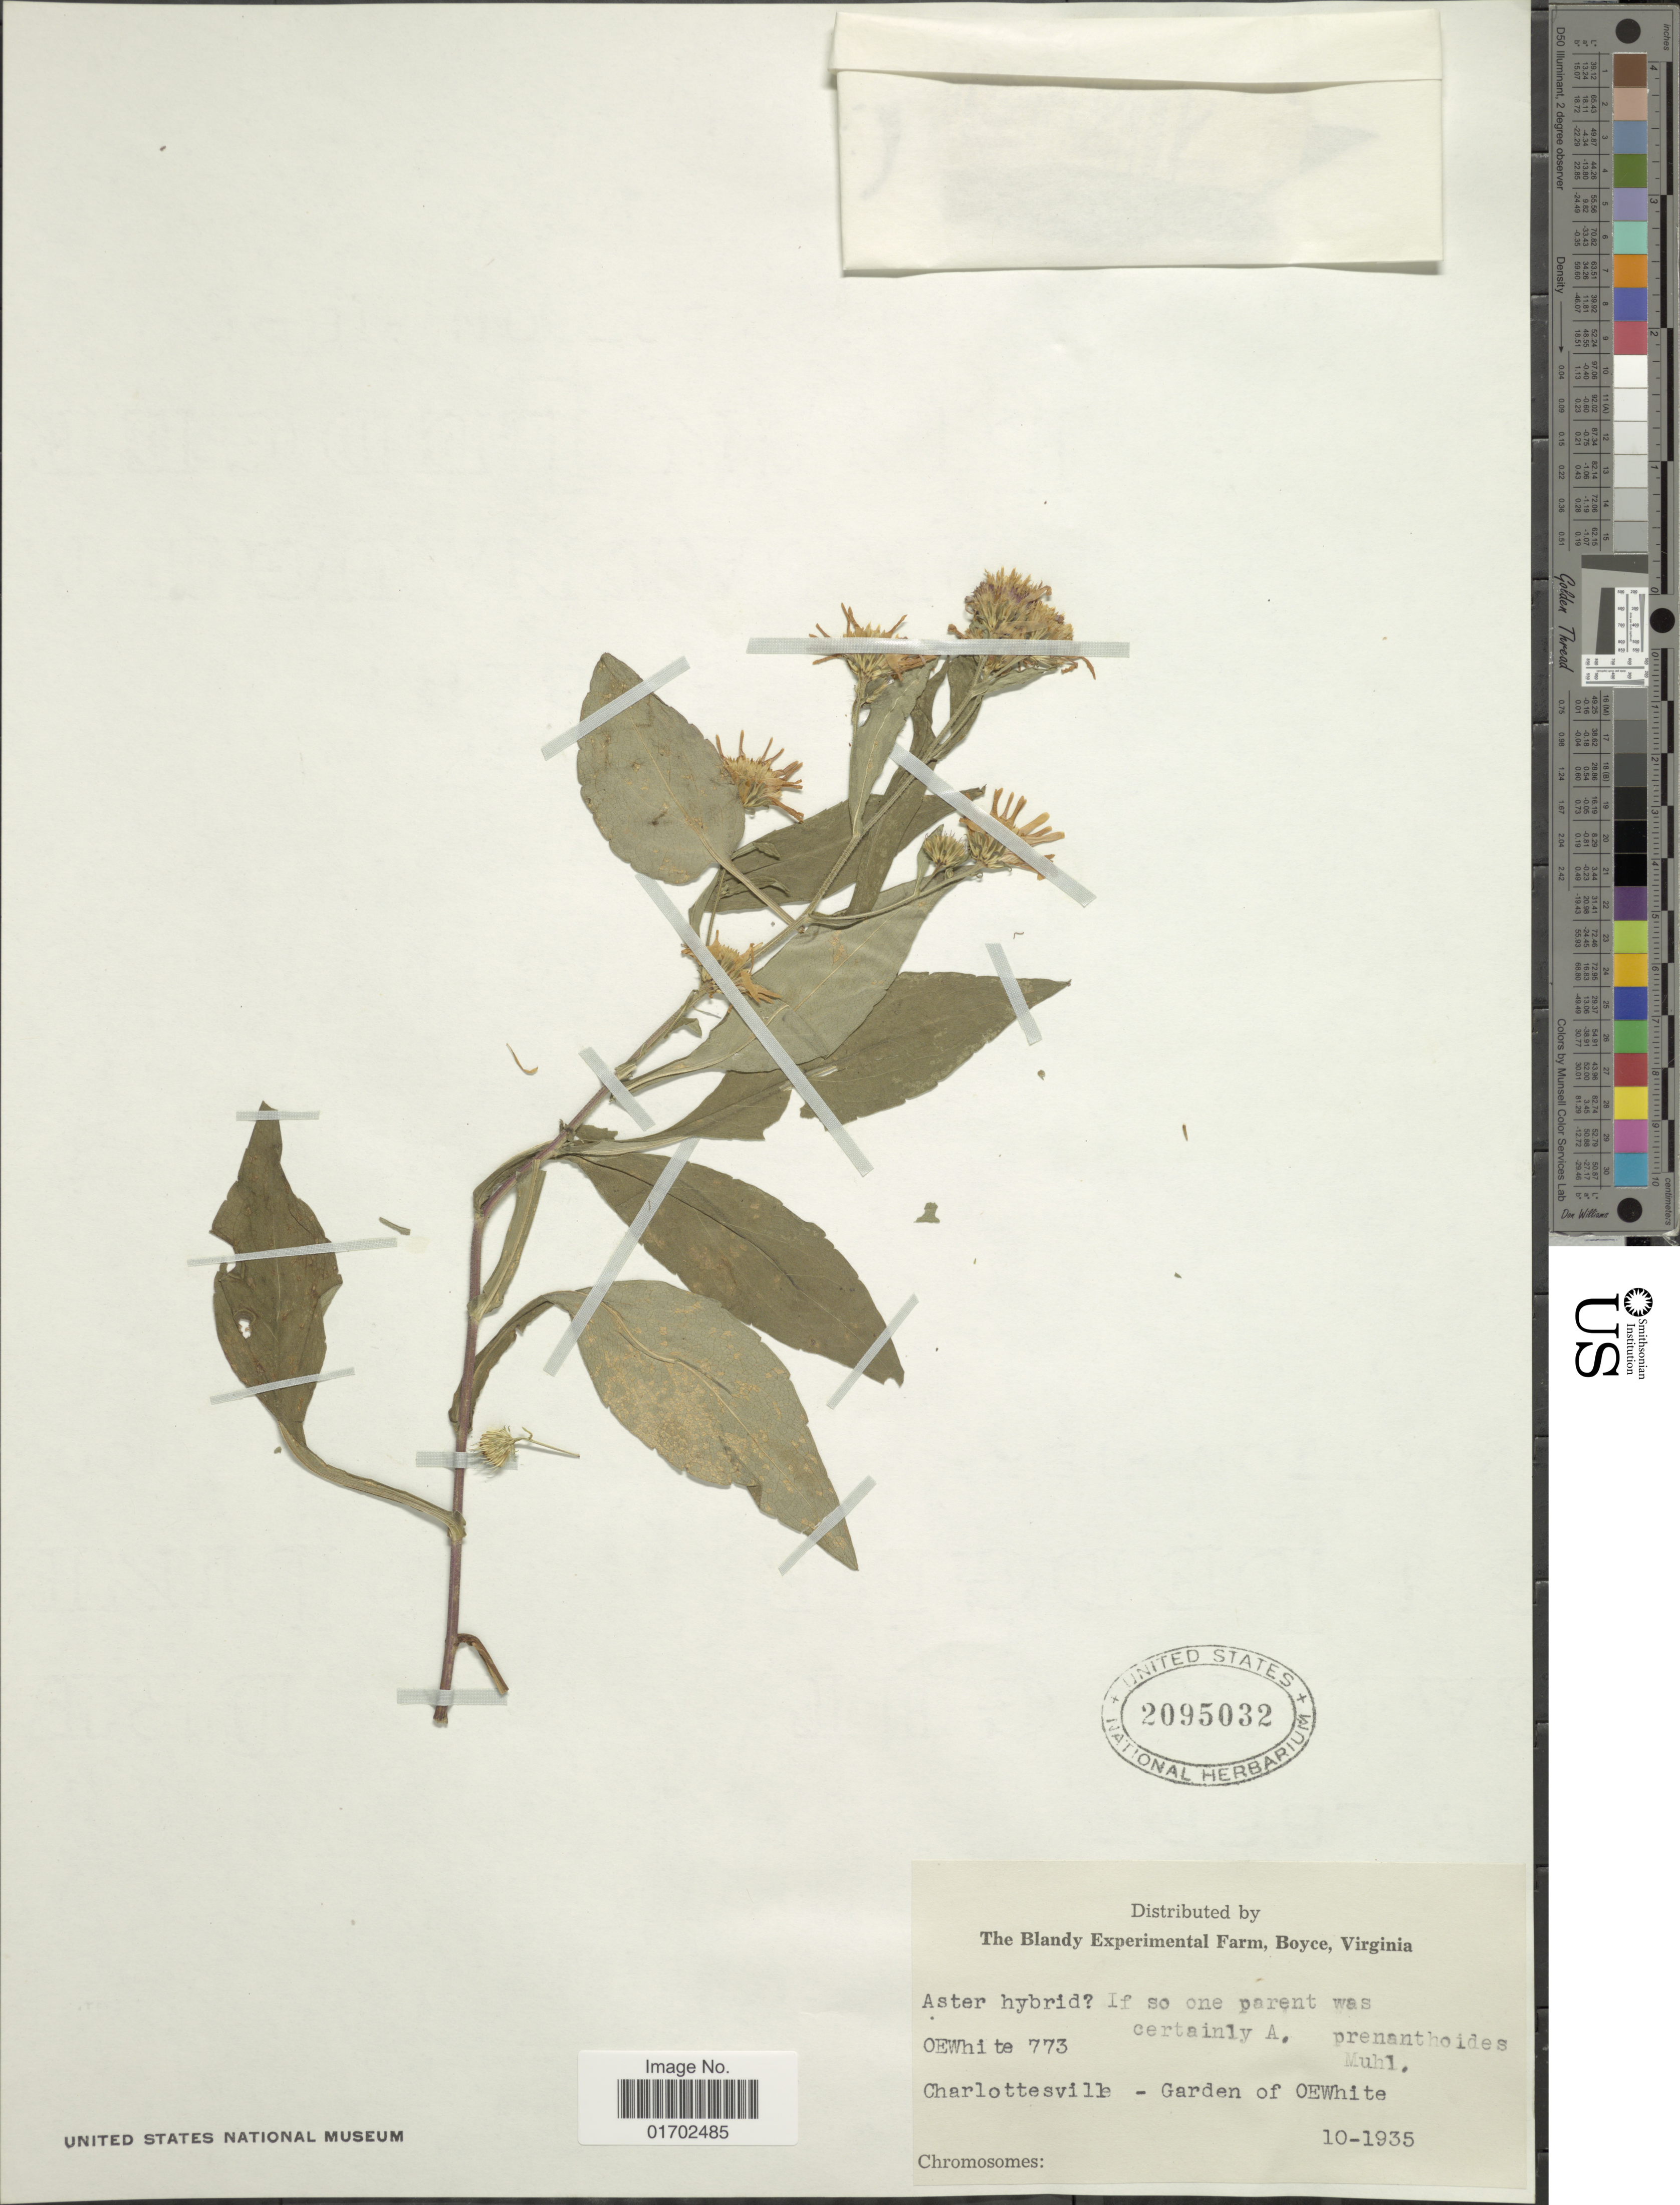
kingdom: Plantae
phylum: Tracheophyta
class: Magnoliopsida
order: Asterales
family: Asteraceae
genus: Symphyotrichum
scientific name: Symphyotrichum prenanthoides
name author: (Muhl. ex Willd.) G.L. Nesom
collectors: O. E. White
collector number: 773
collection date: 1935-10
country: United States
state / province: Virginia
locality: The Blandy Experimental Farm, Boyce, Virginia. Charlottesville - Garden of OEWhite.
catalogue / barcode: US 2095032